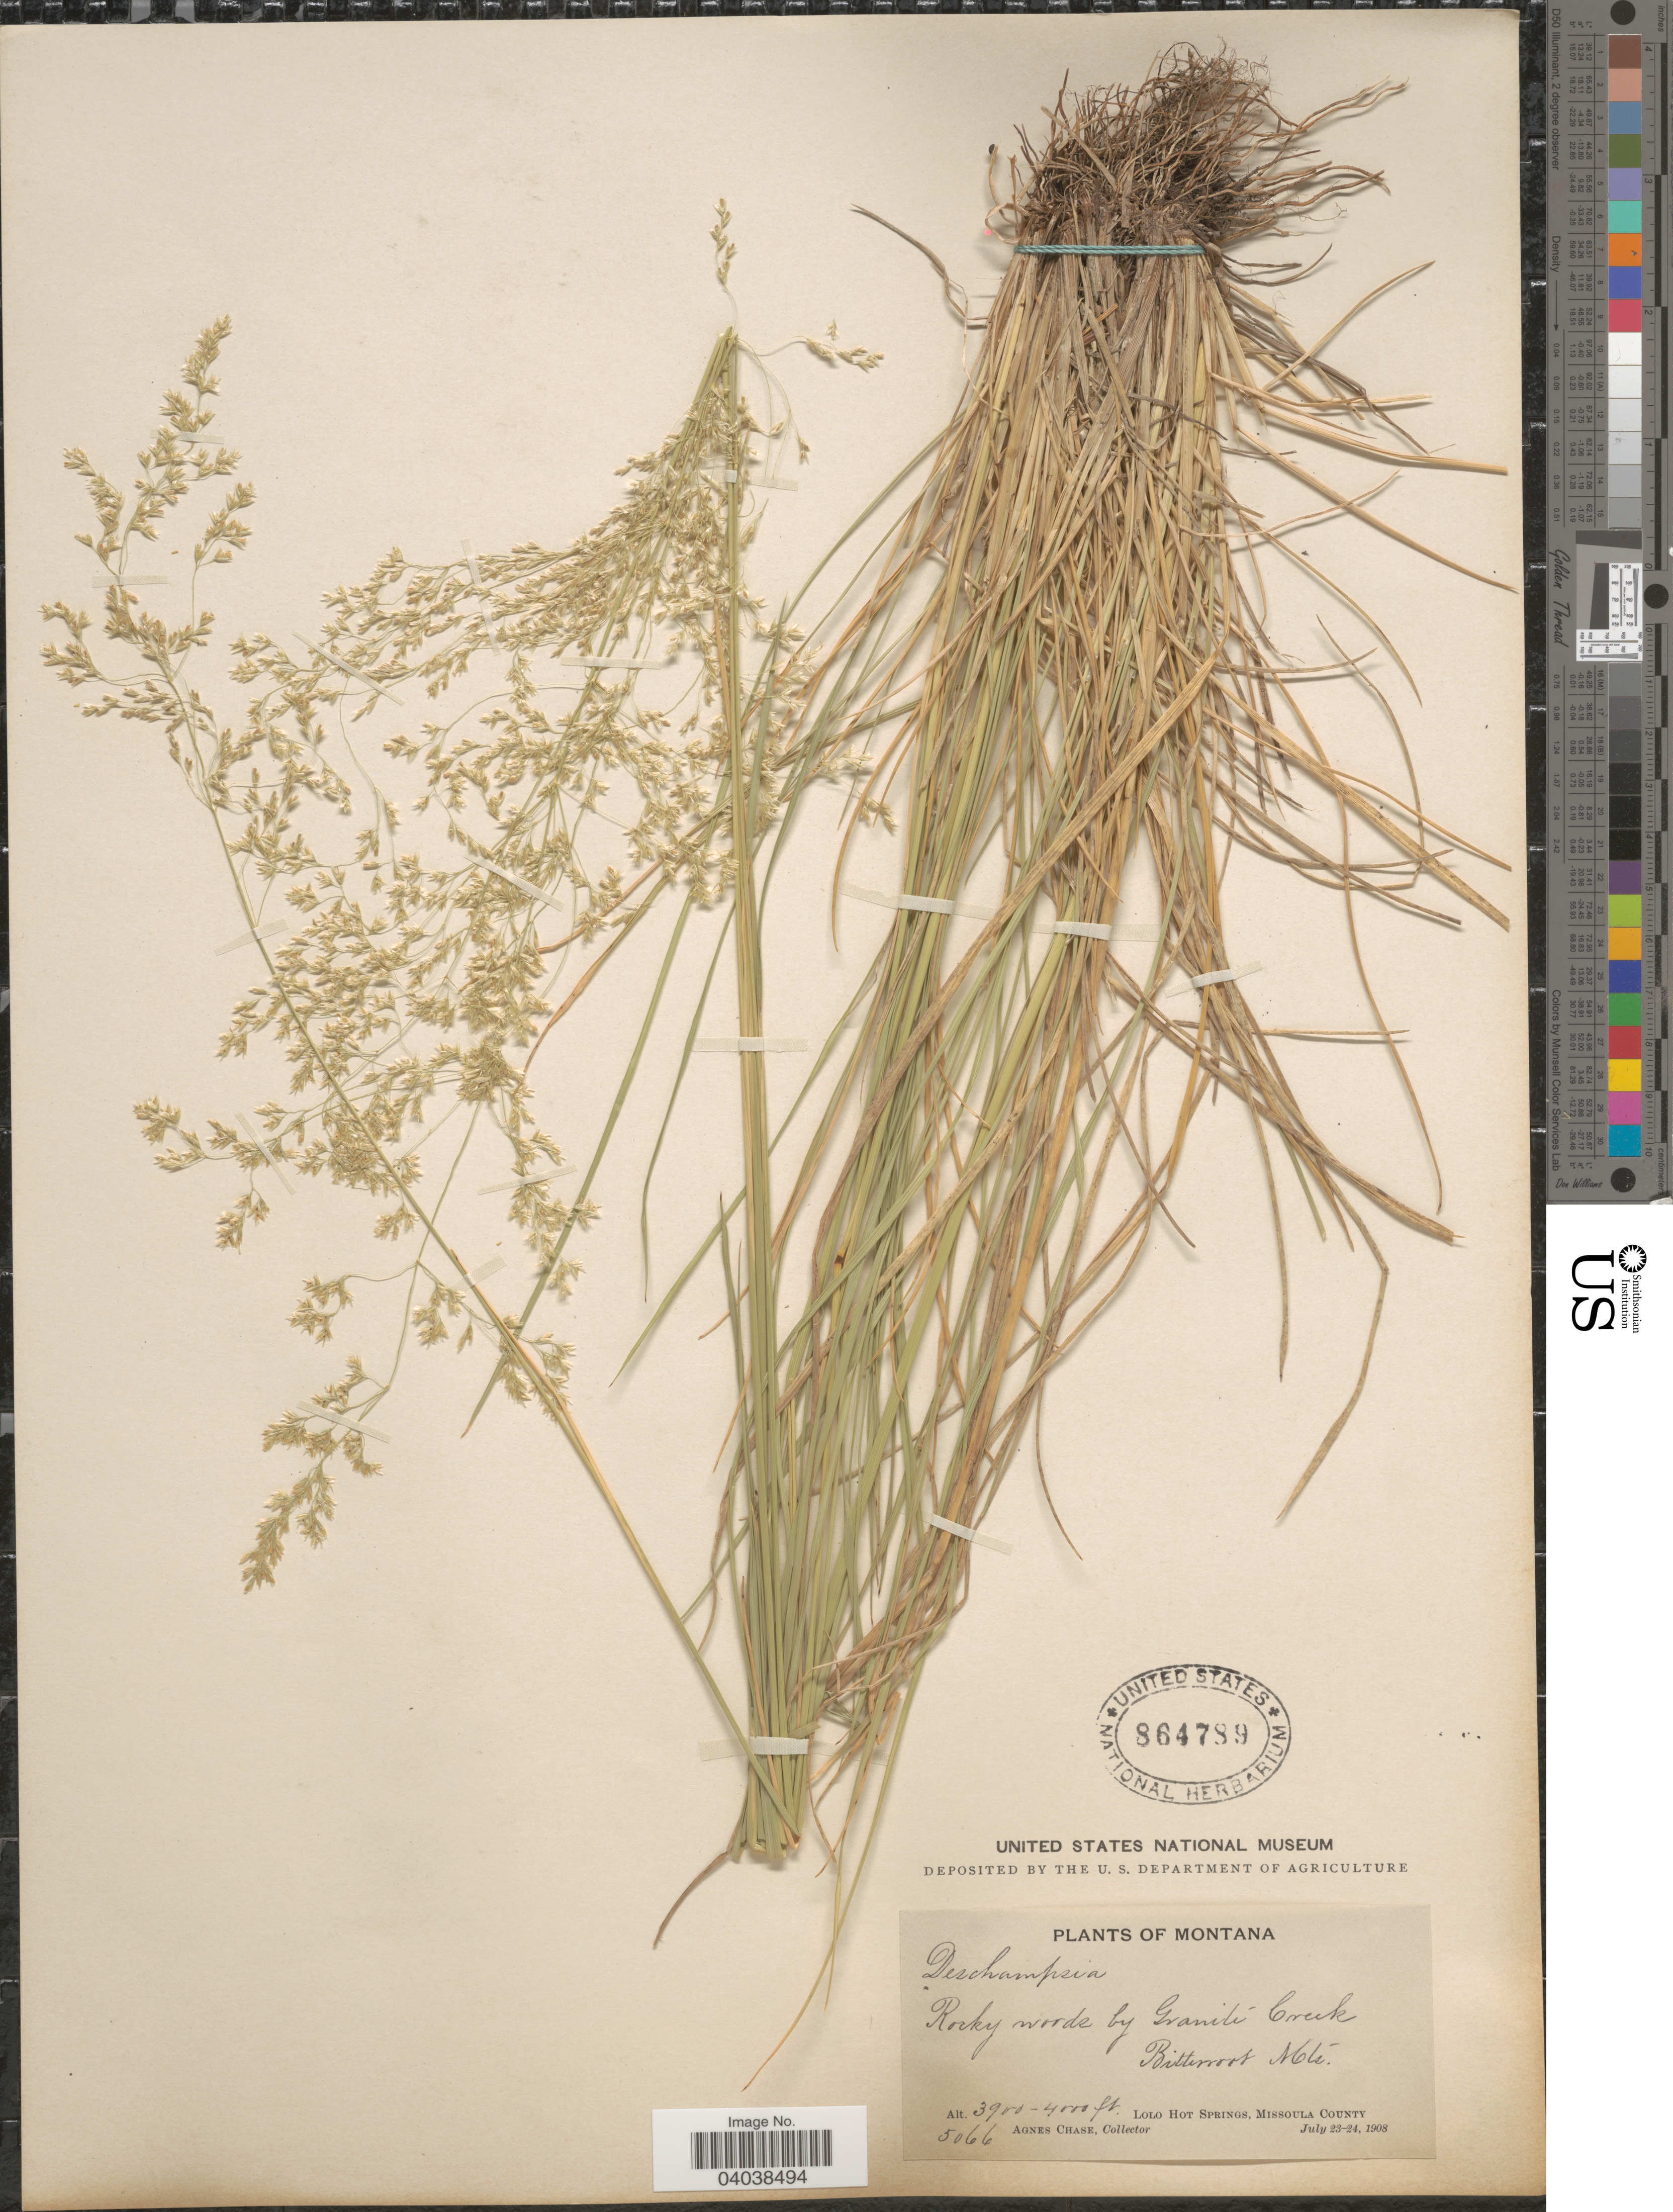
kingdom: Plantae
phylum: Tracheophyta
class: Liliopsida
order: Poales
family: Poaceae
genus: Deschampsia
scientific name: Deschampsia cespitosa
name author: (L.) P. Beauv.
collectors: A. Chase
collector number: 5066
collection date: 1908-07-23/1908-07-24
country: United States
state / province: Montana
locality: Rocky woods by Granite Creek, Bitterroot Mts. Lolo Hot Springs, Missoula County.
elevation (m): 1189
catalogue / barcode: US 864789